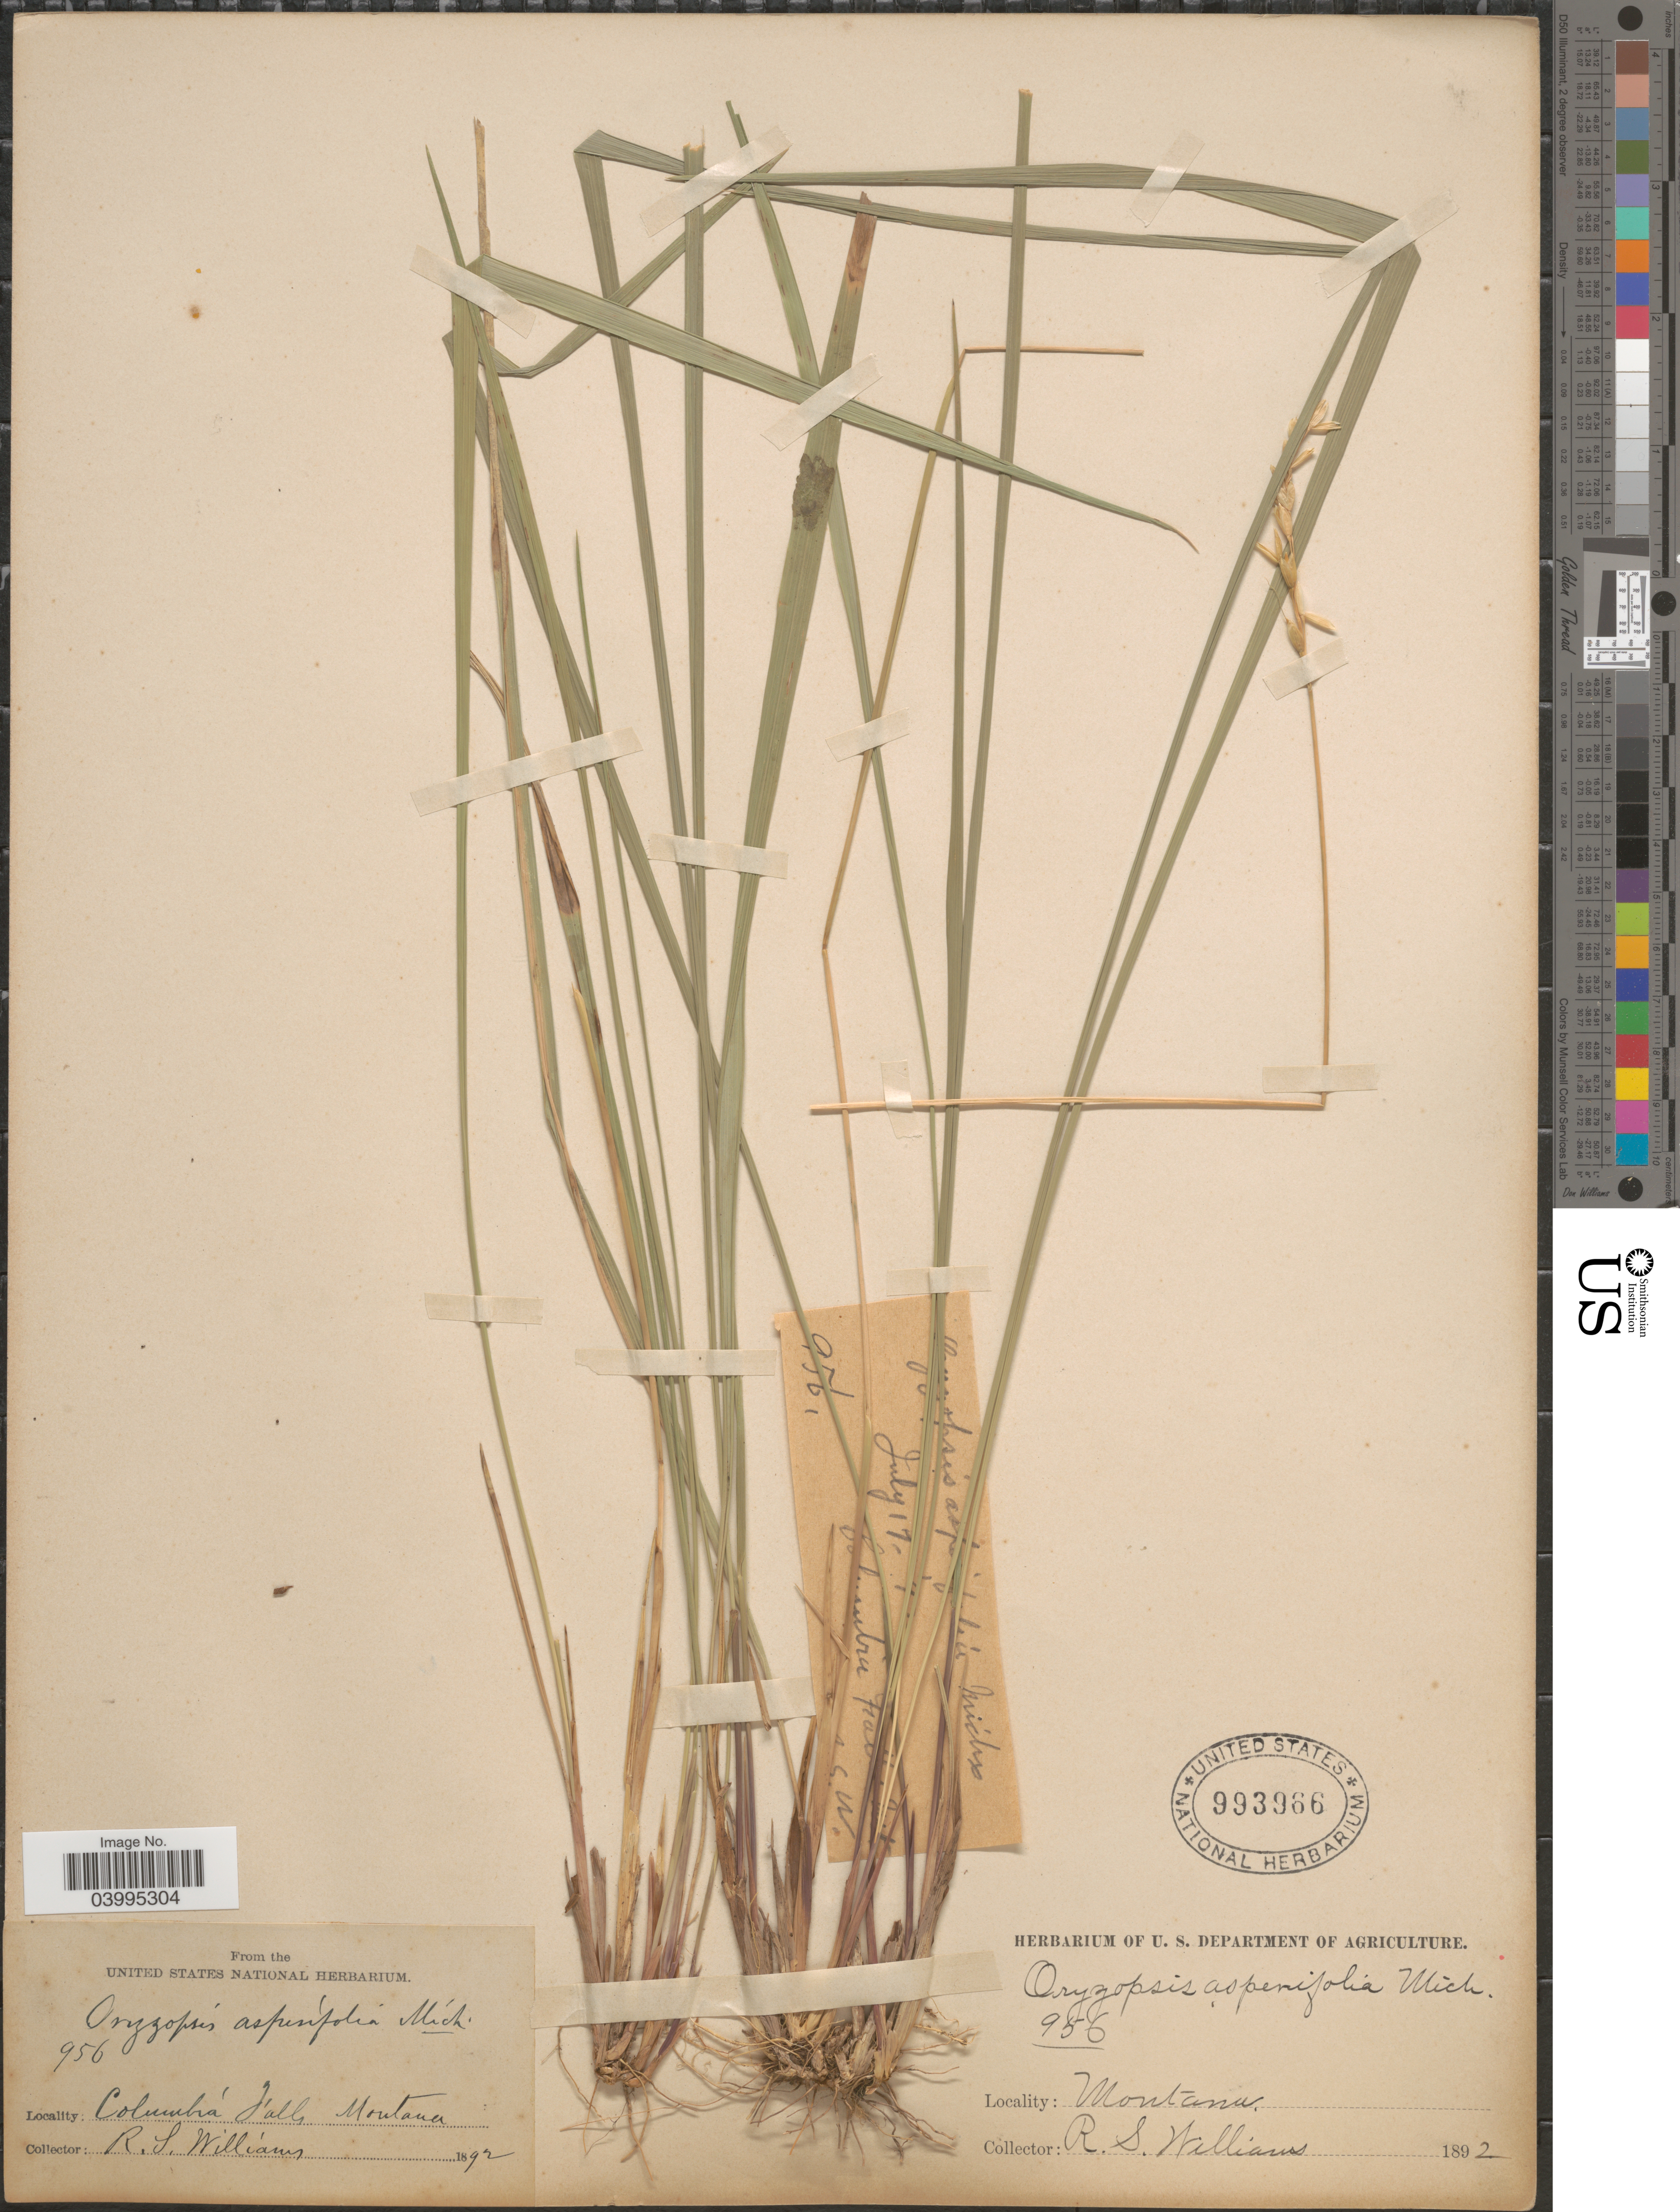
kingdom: Plantae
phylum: Tracheophyta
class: Liliopsida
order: Poales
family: Poaceae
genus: Oryzopsis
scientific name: Oryzopsis asperifolia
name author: Michx.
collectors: R. S. Williams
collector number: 956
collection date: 1892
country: United States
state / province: Montana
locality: Columbia Falls.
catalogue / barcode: US 993966